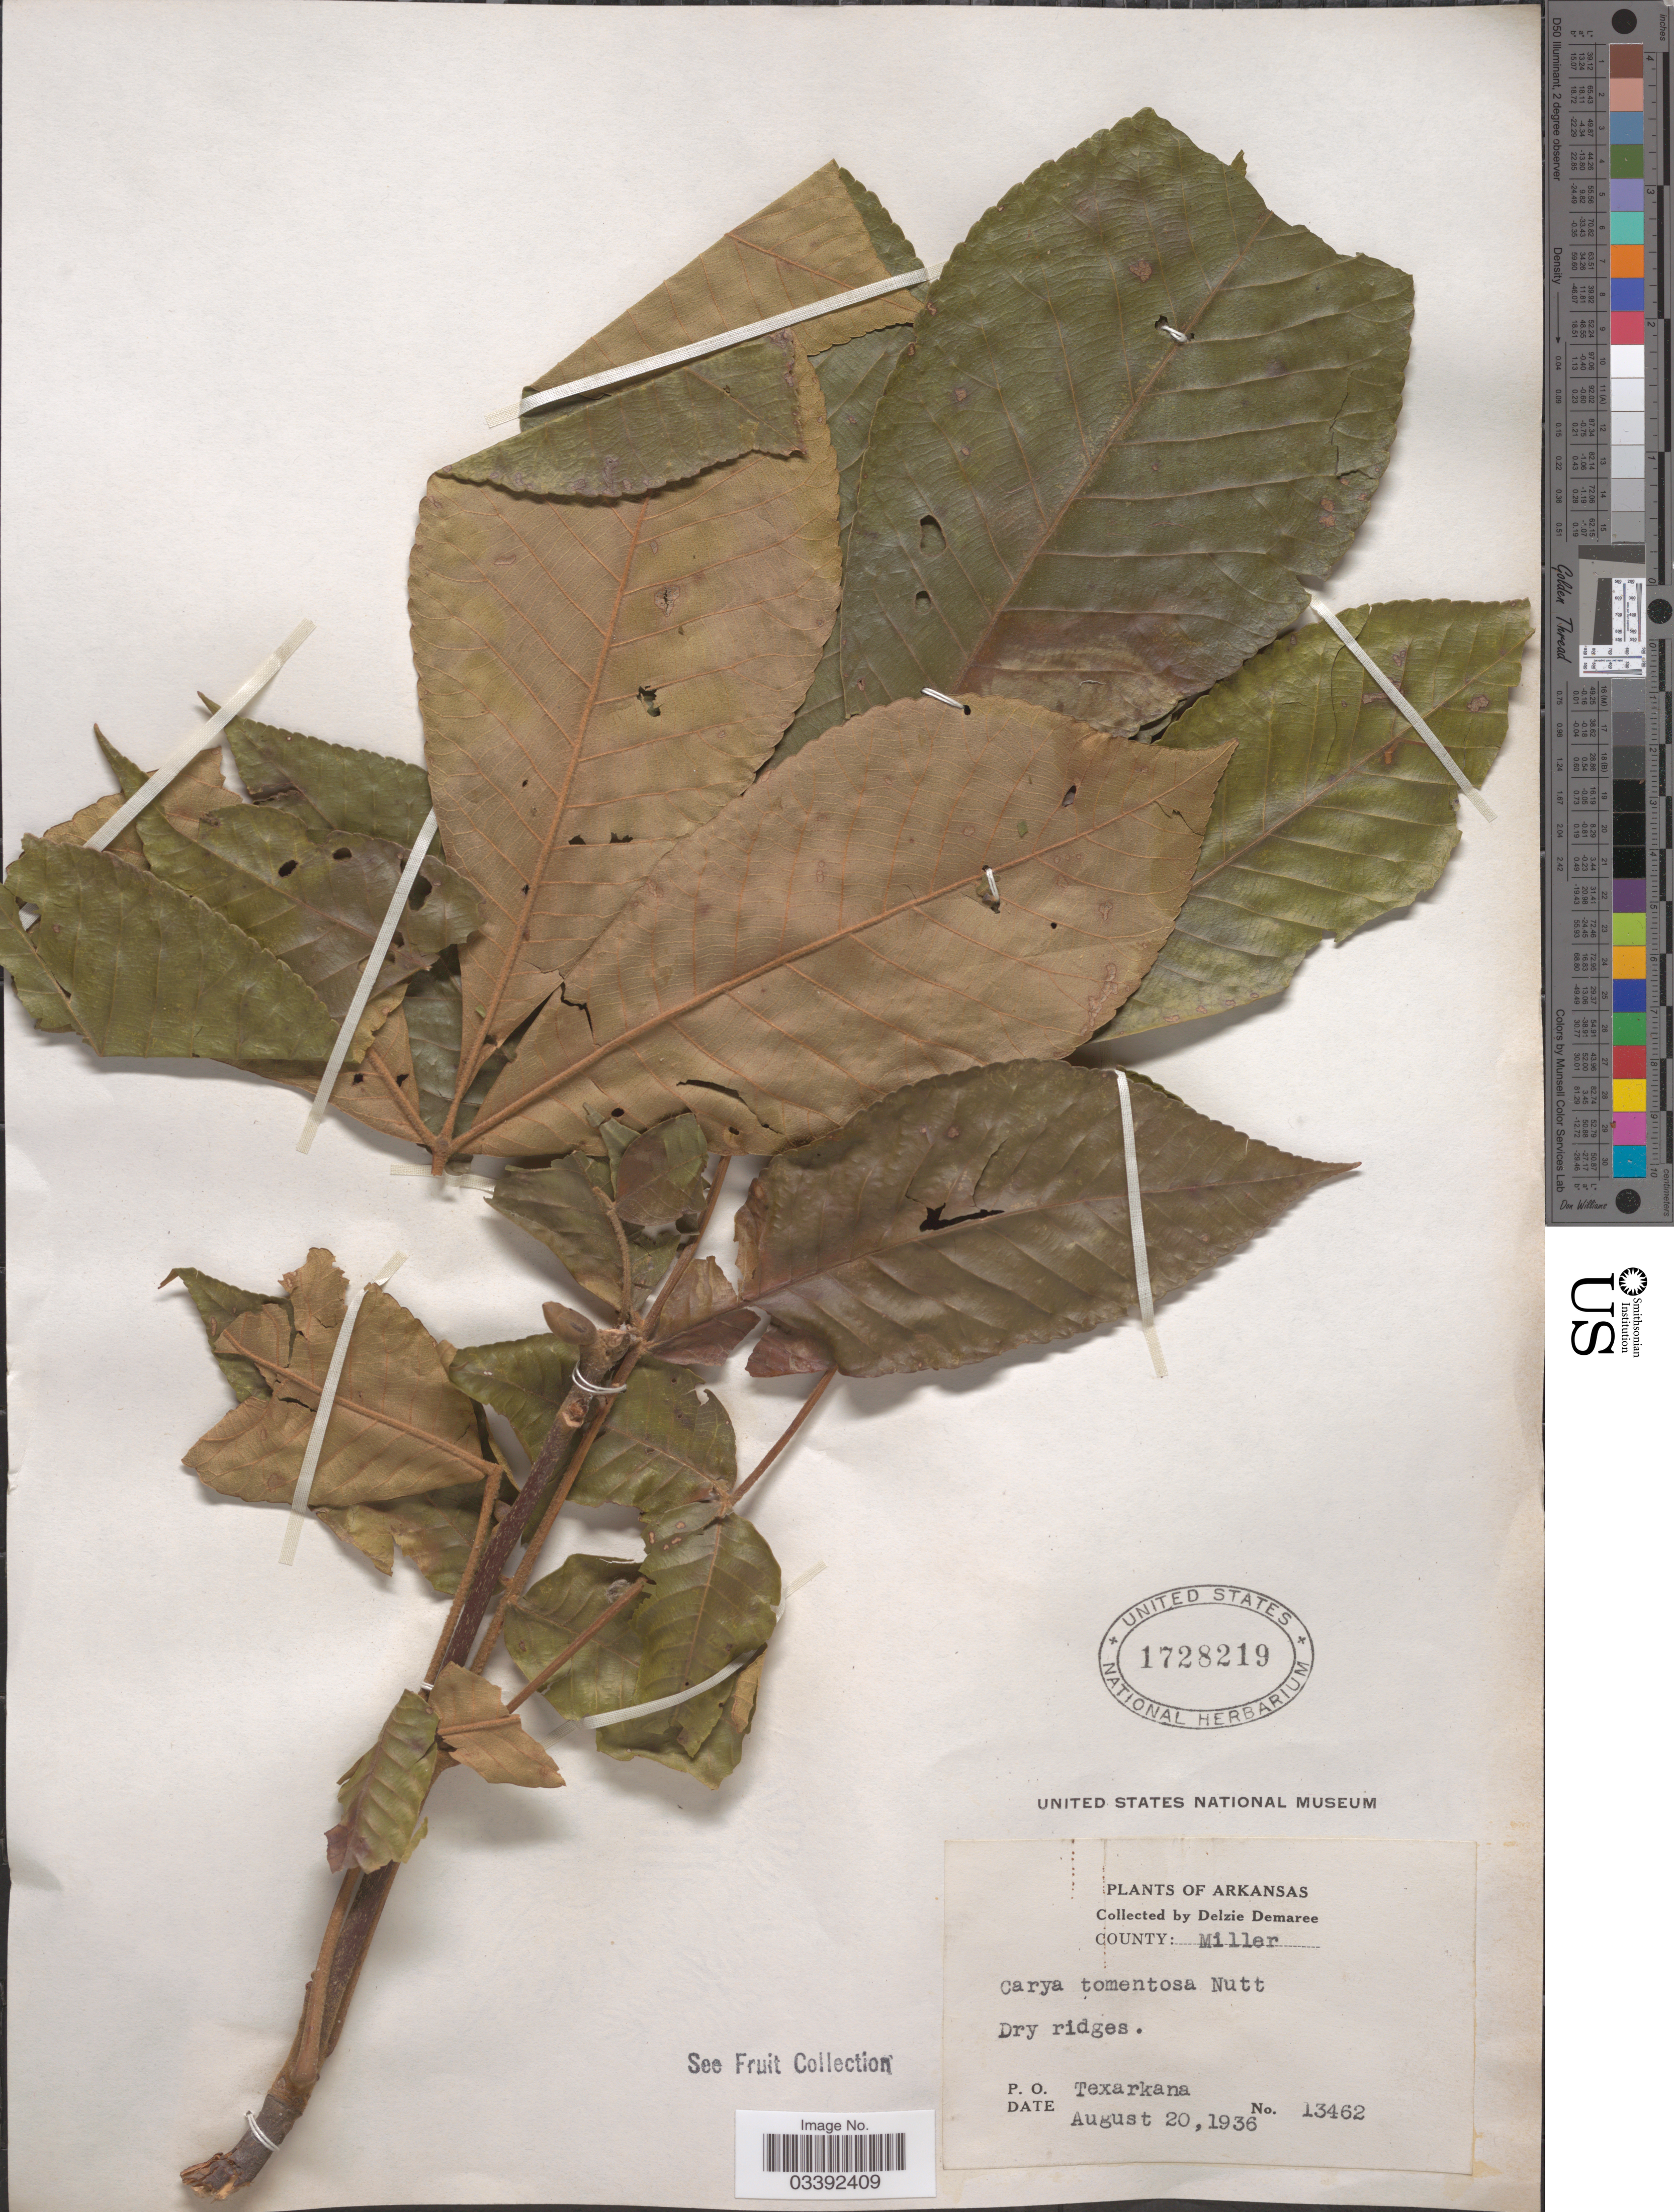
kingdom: Plantae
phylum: Tracheophyta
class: Magnoliopsida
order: Fagales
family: Juglandaceae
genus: Carya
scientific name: Carya tomentosa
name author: (Lam.) Nutt.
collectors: D. Demaree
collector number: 13462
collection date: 1936-08-20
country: United States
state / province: Arkansas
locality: County: Miller. P.O. Texarkana.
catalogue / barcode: US 1728219